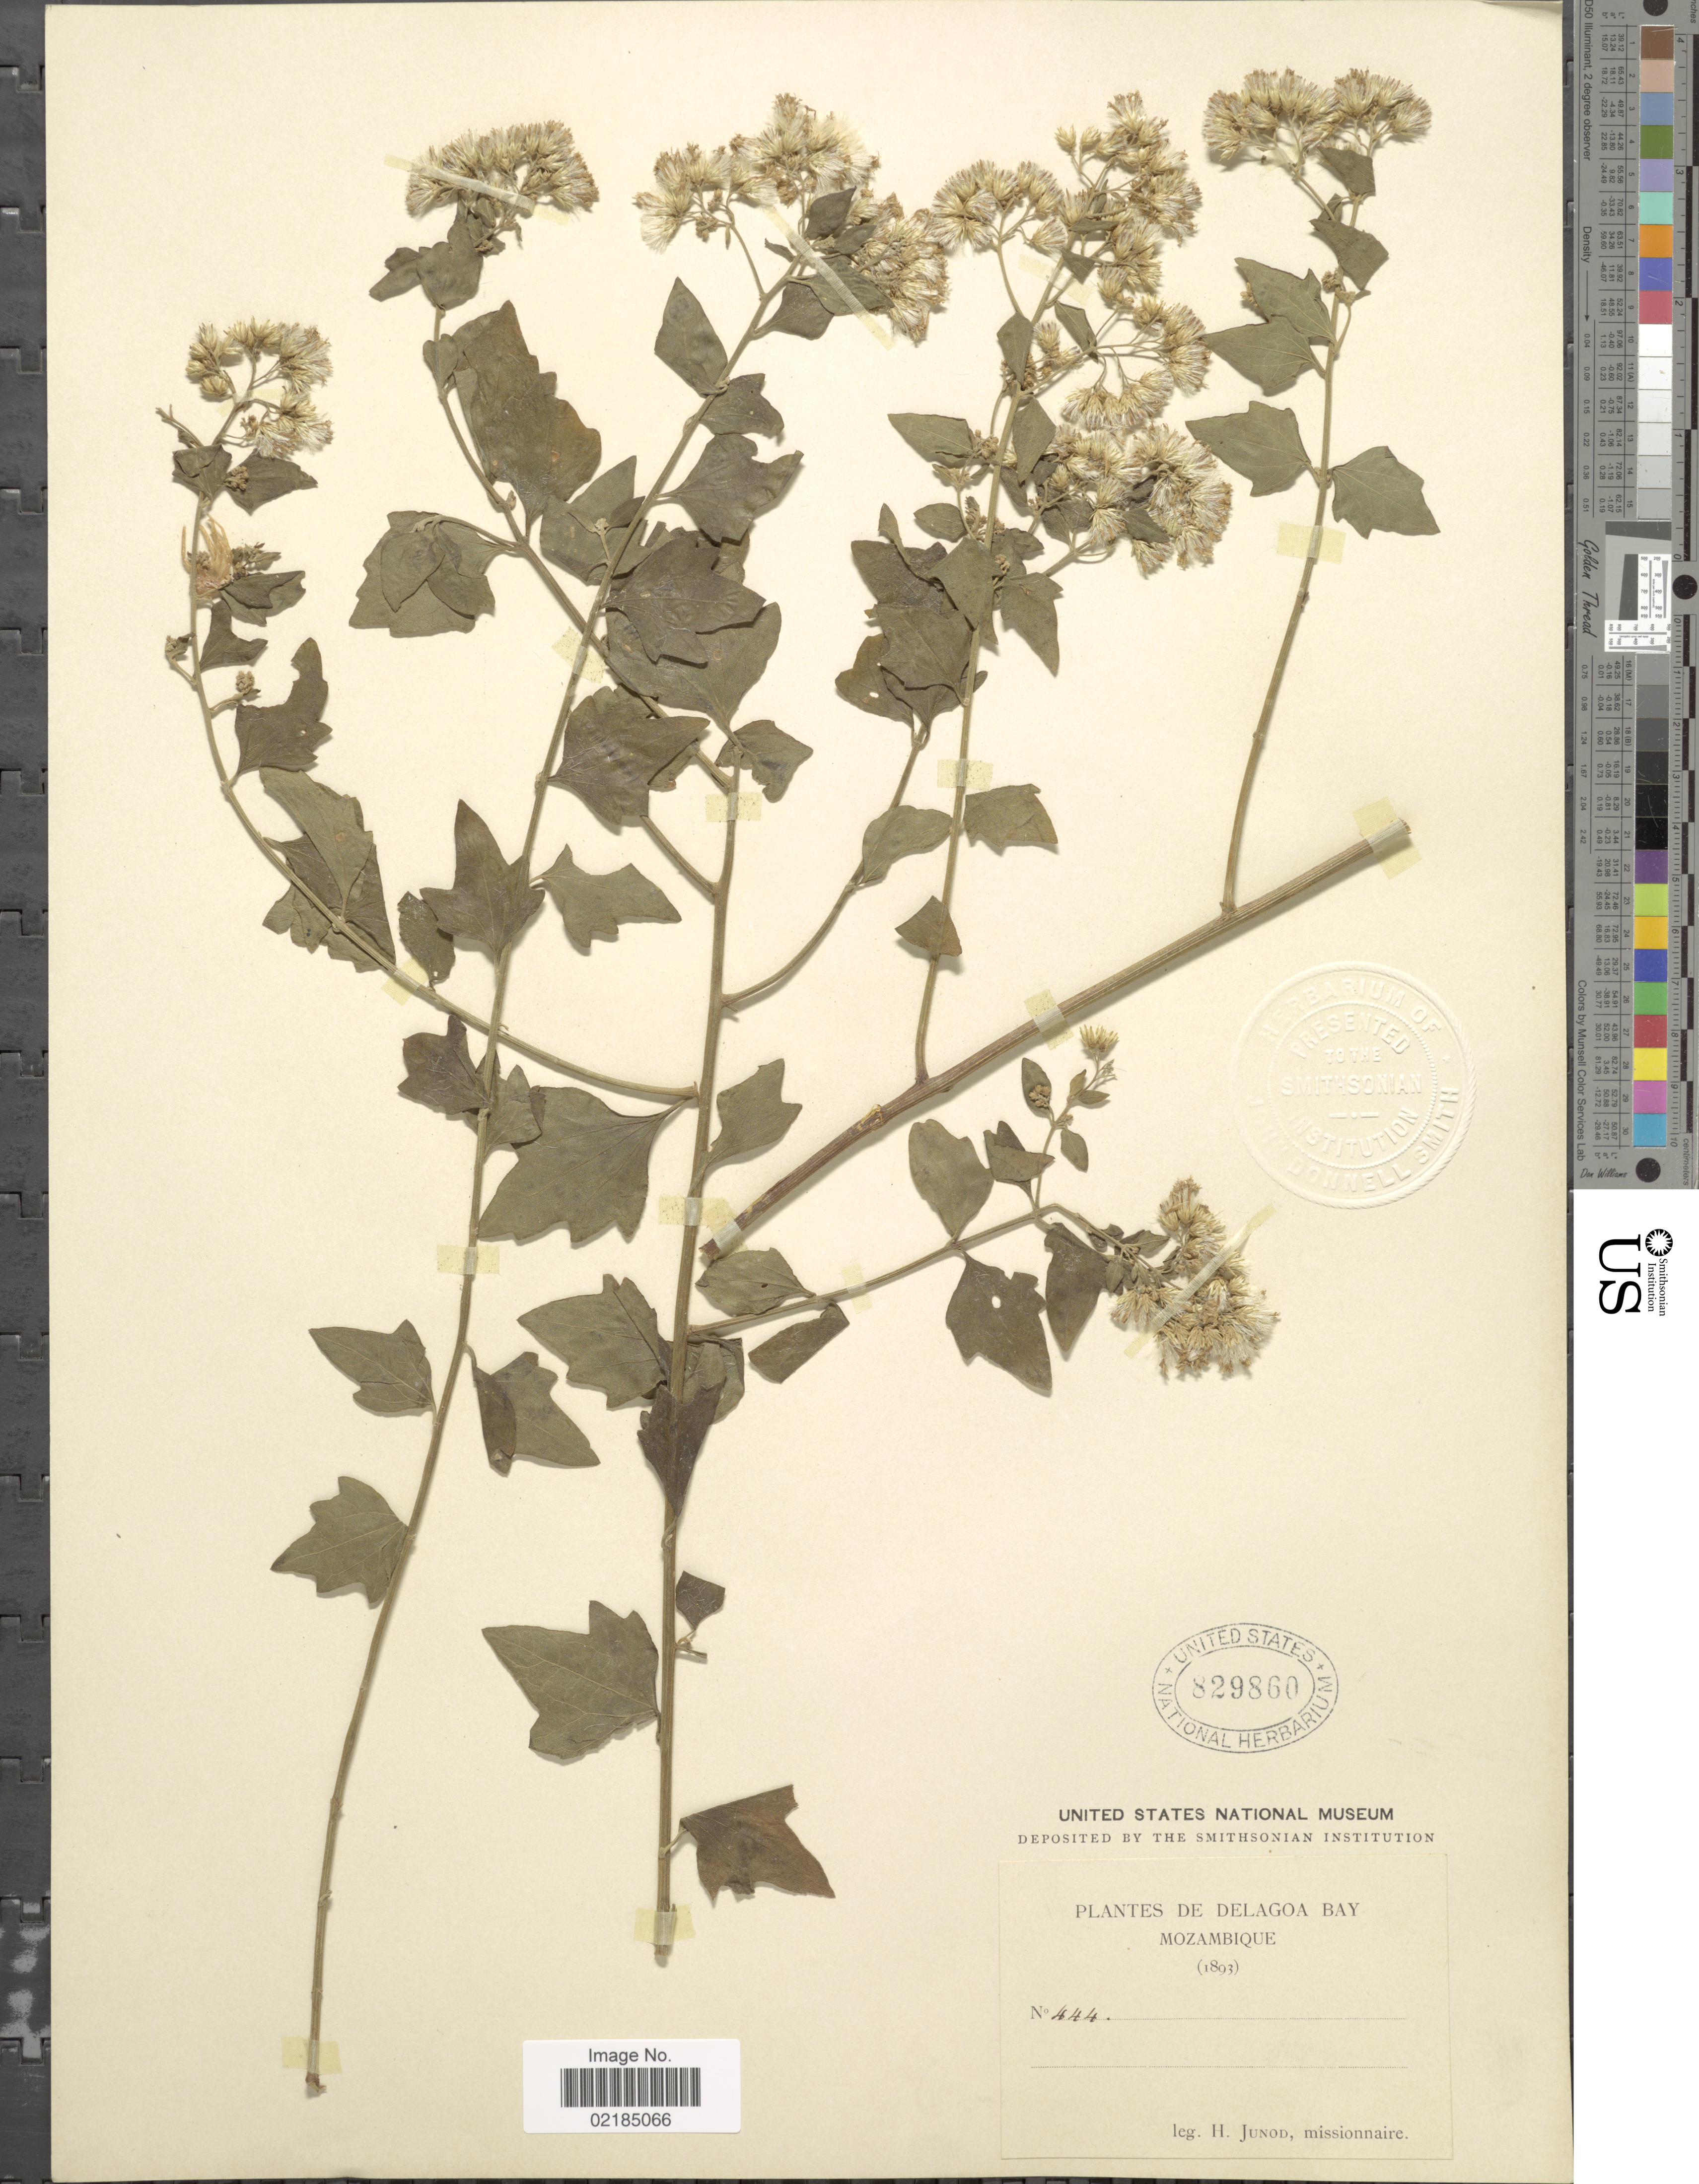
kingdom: Plantae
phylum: Tracheophyta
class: Magnoliopsida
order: Asterales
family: Asteraceae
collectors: H. Junod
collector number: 444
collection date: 1893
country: Mozambique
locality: Delagoa Bay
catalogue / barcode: US 829860